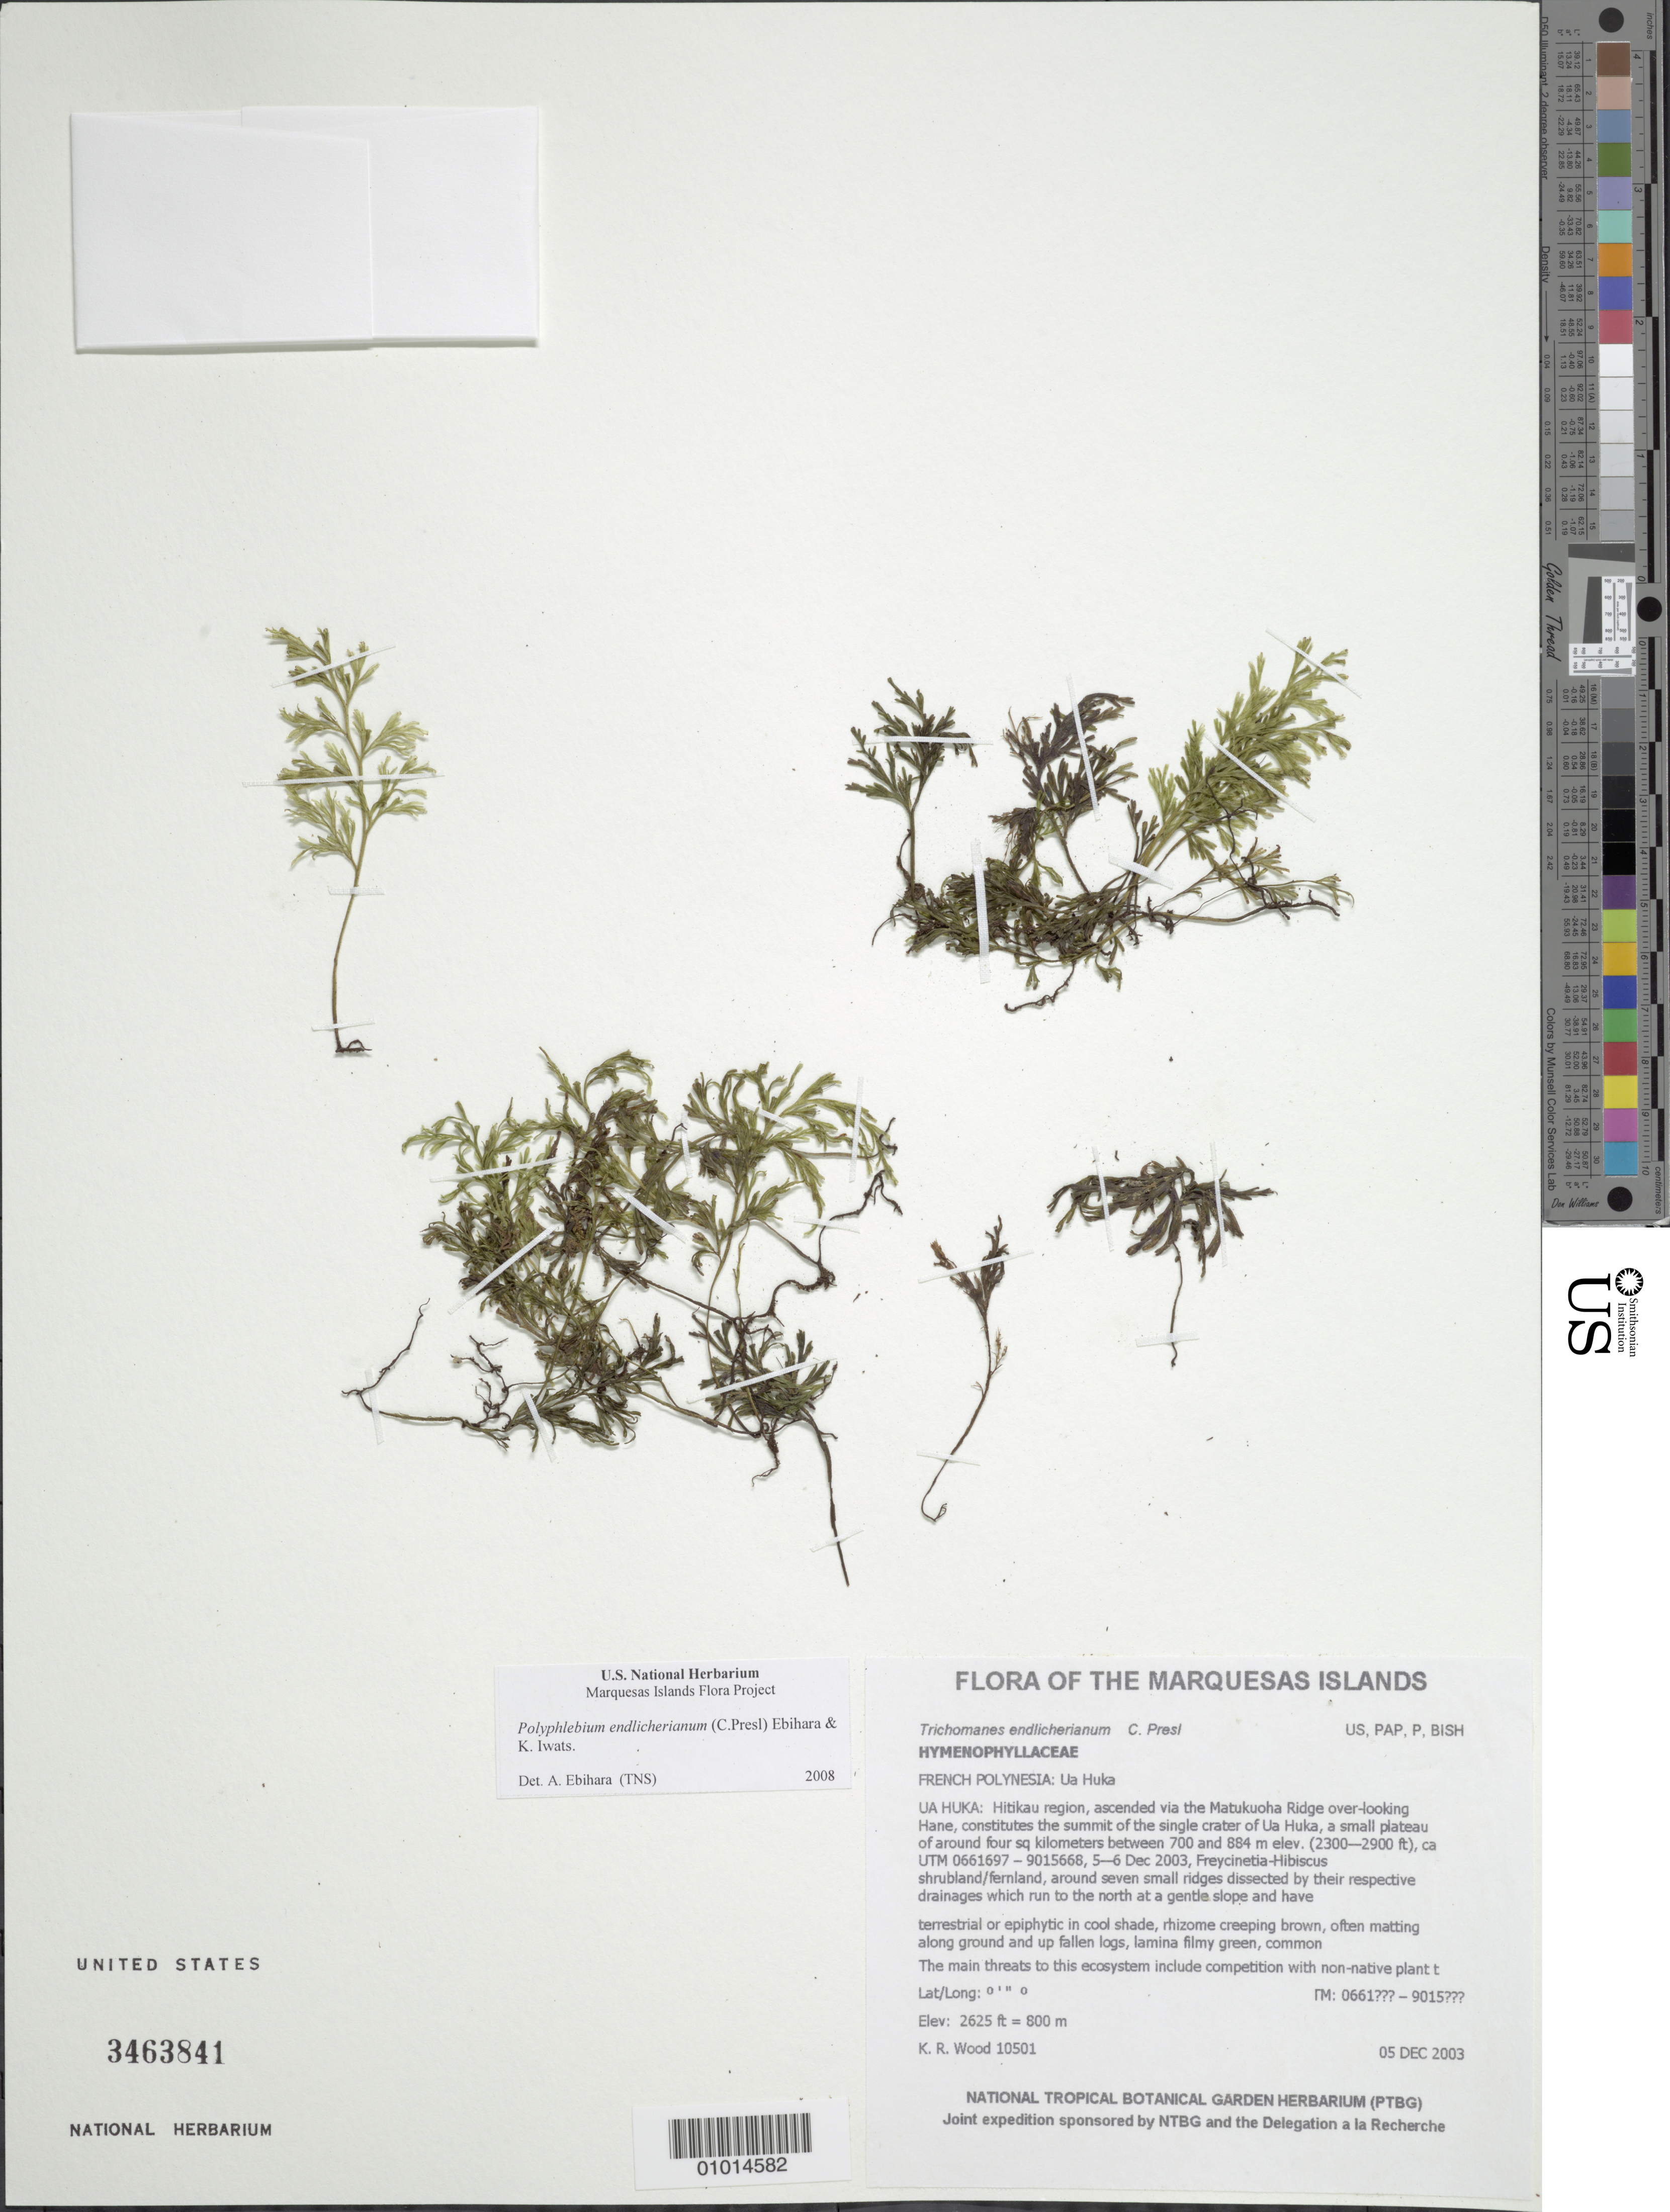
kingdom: Plantae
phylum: Tracheophyta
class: Polypodiopsida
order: Hymenophyllales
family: Hymenophyllaceae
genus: Polyphlebium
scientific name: Polyphlebium endlicherianum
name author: (C. Presl) Ebihara & K. Iwats.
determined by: Ebihara, A.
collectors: K. R. Wood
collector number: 10501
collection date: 2003-12-05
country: French Polynesia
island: Ua Huka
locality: Hitikau region, ascended via the Matukuoha Ridge over-looking Hane, constitutes the summit of the single crater of Ua Huka, a small plateau of around four sq kilometers between 700 and 884 m elev. (2300-2900 ft), ca UTM 0661697 - 9015668, 5-6 Dec 2003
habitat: Freycinetia-Hibiscus shrubland/fernland, around seven small ridges dissected by their respective drainages which run to the north at a gentle slope and have running water and small plunge pools in lower sections, vegetation is dominated by Freycinetia imp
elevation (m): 800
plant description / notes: The main threats to this ecosystem include competition with non-native plant taxa or animals that could make their way up from the lower regions. The area should be biologically monitored periodically for any such threats. The only non-native plant specie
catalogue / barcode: US 3463841